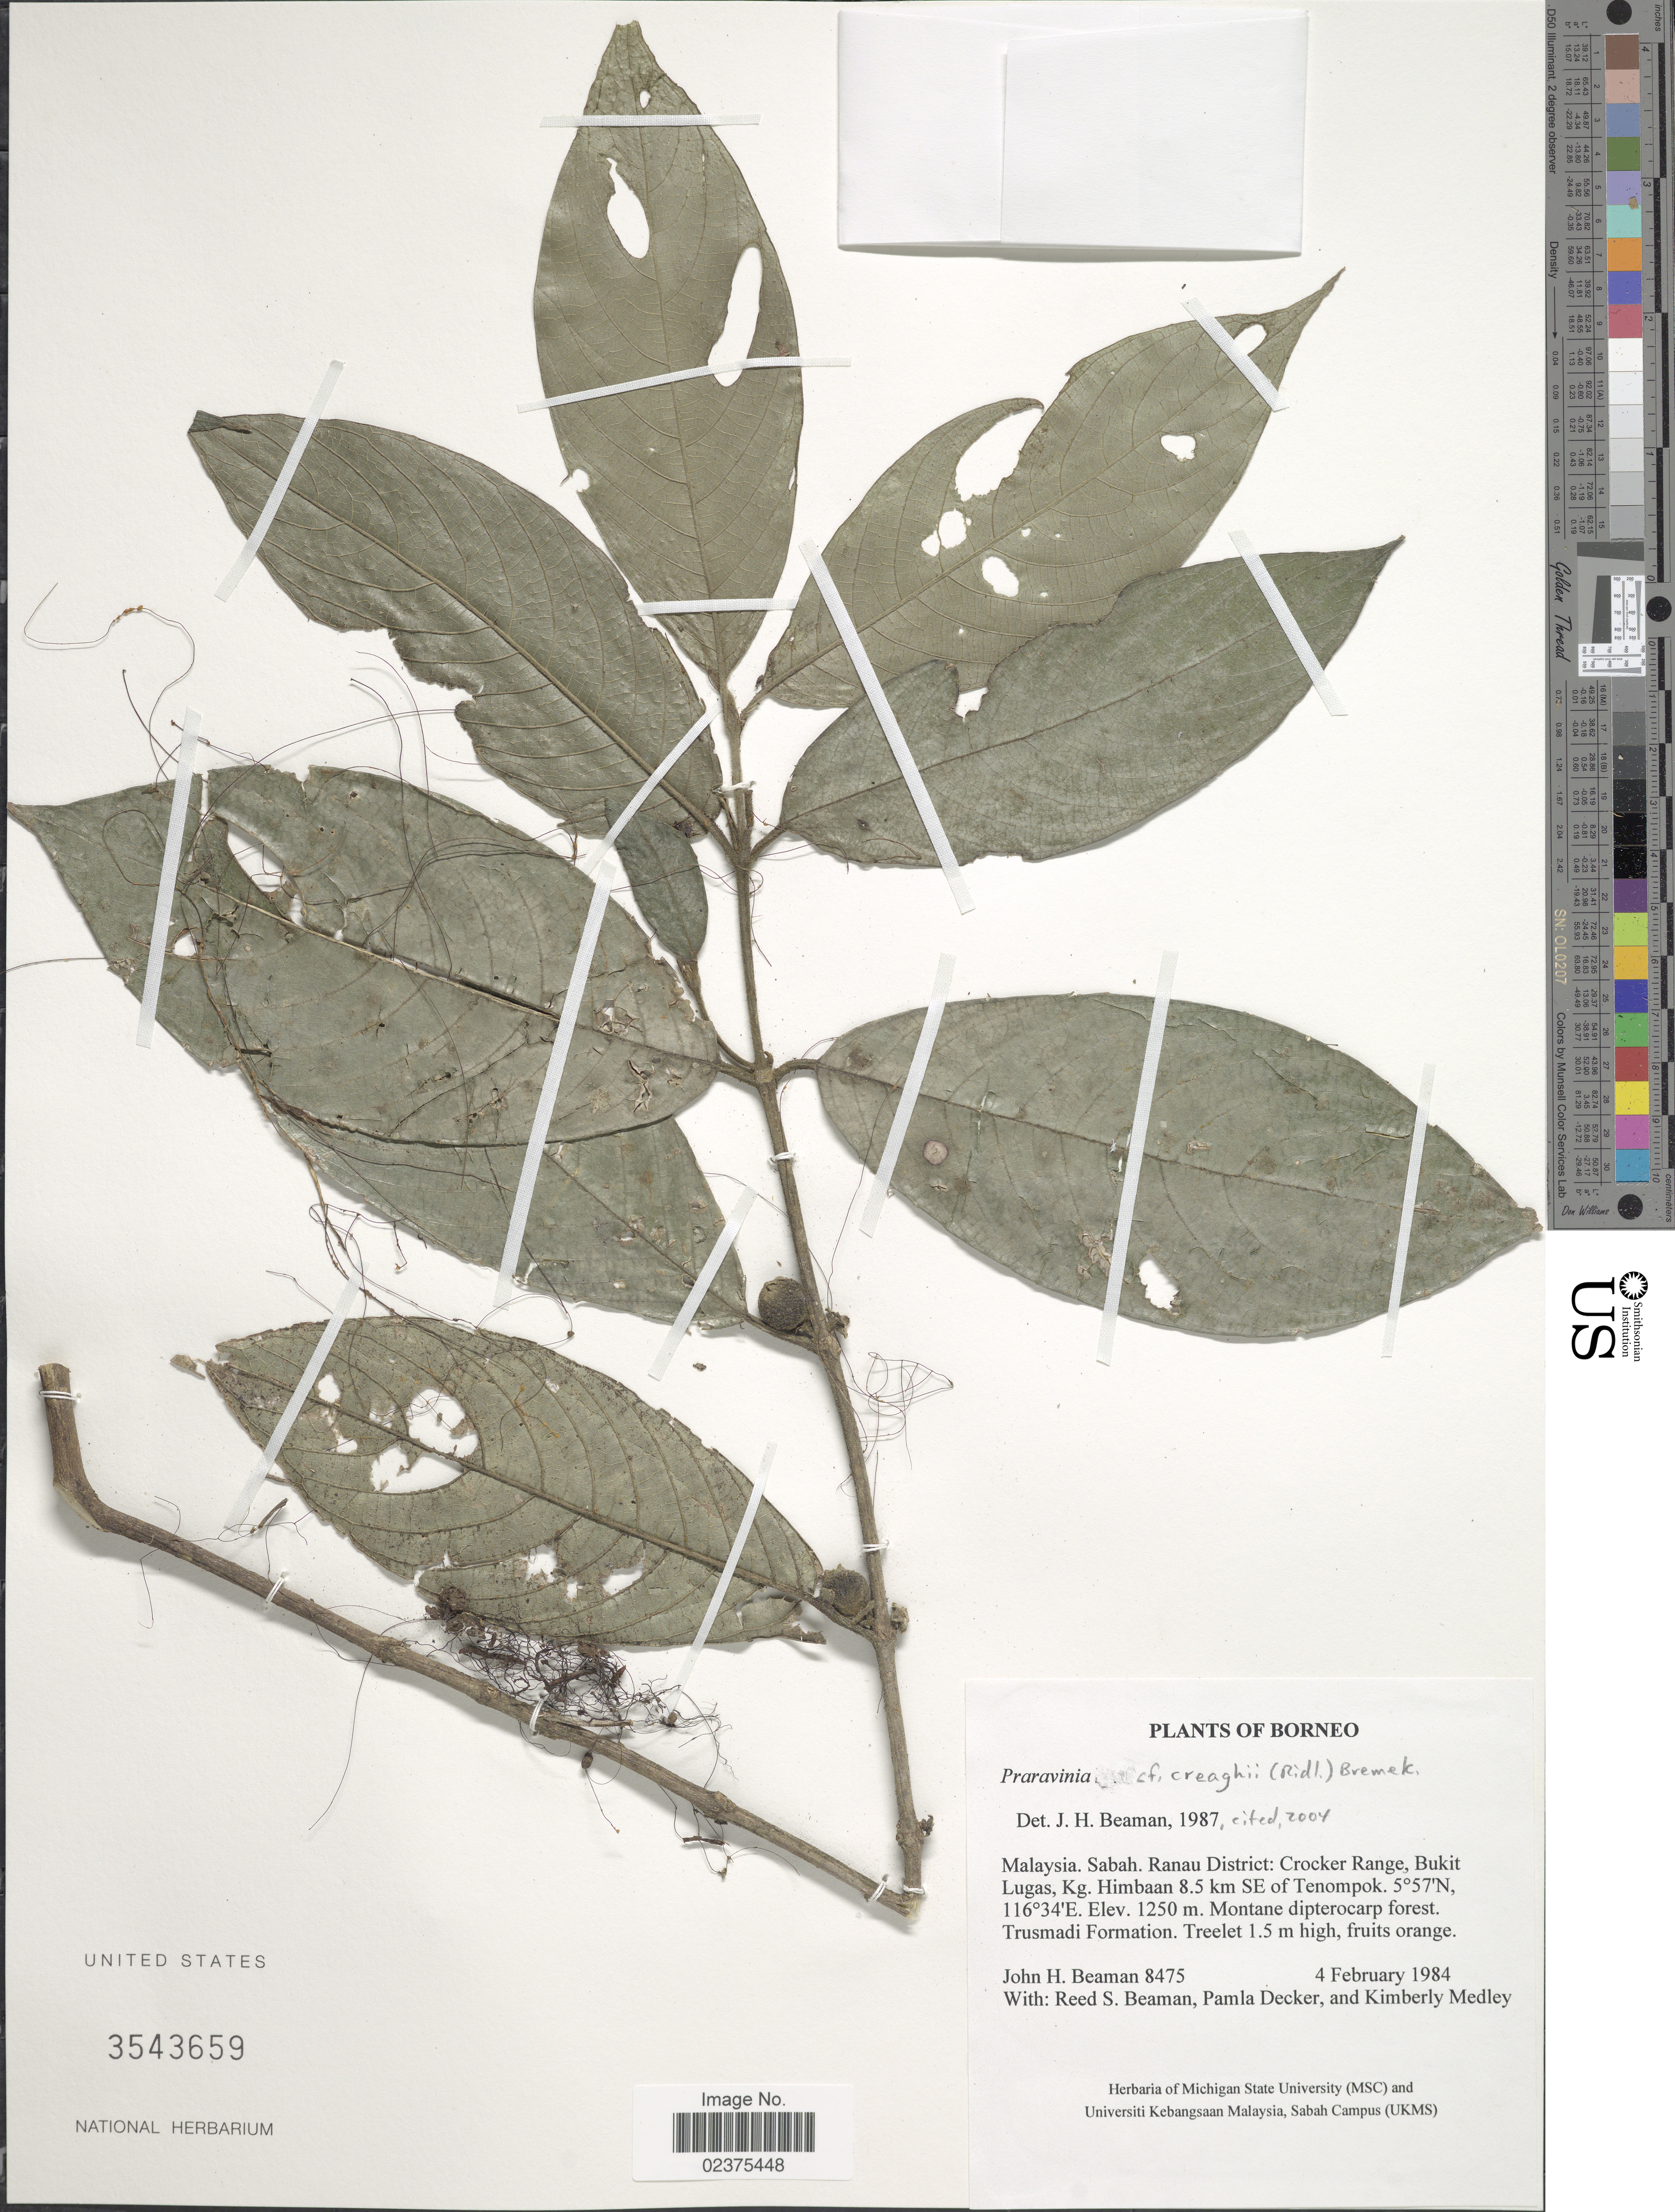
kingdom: Plantae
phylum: Tracheophyta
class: Magnoliopsida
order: Gentianales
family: Rubiaceae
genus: Praravinia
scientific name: Praravinia creaghii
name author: (Ridl.) Bremek.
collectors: J. H. Beaman, R. S. Beaman, T. E. Beaman, P. Decker & K. Medley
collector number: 8475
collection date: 1984-02-04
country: Malaysia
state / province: Sabah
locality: Ranau District: Crocker Range, Bukit Lugas, Kg. Himbaan 8.5 km SE of Tenompok, Borneo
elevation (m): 1250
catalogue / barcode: US 3543659